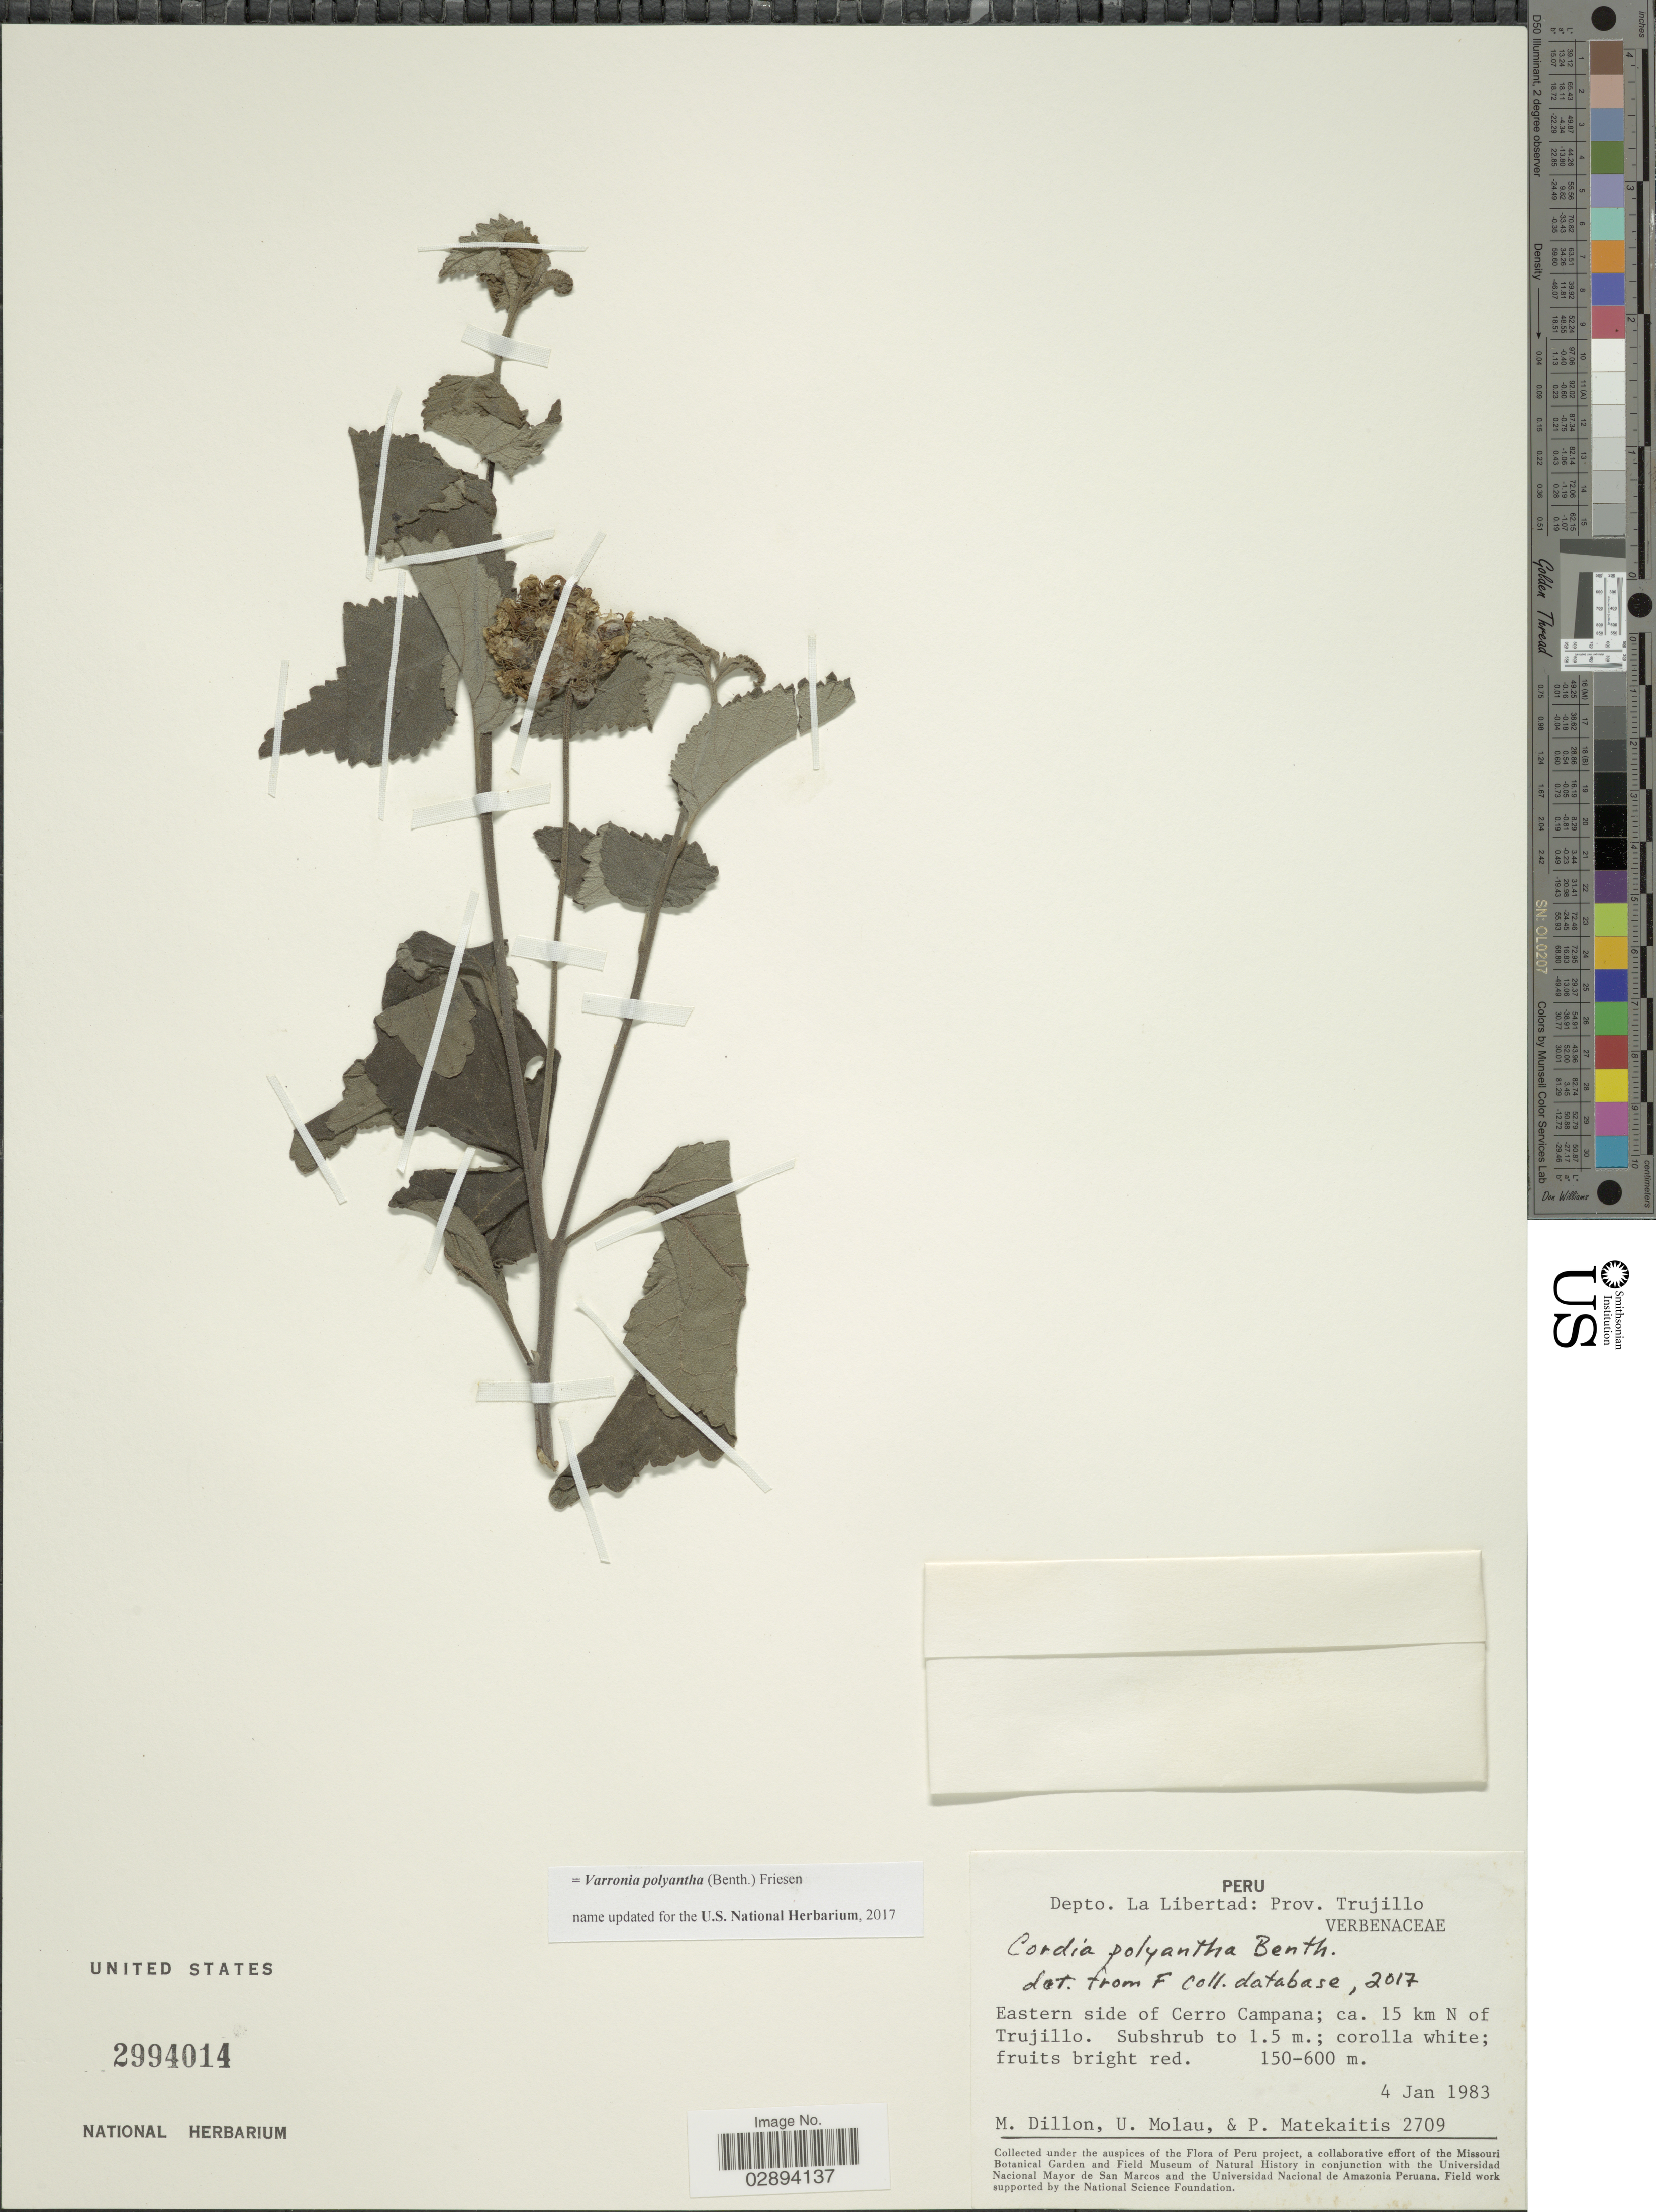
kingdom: Plantae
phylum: Tracheophyta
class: Magnoliopsida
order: Boraginales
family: Cordiaceae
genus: Varronia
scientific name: Varronia polyantha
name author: (Benth.) Friesen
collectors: M. O. Dillon, U. Molau & P. Matekaitis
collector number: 2709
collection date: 1983-01-04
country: Peru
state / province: La Libertad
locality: Depto. La Libertad, Prov. Trujillo, Eastern side of Cerro Campana, ca. 15 km N of Trujillo.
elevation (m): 150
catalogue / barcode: US 2994014